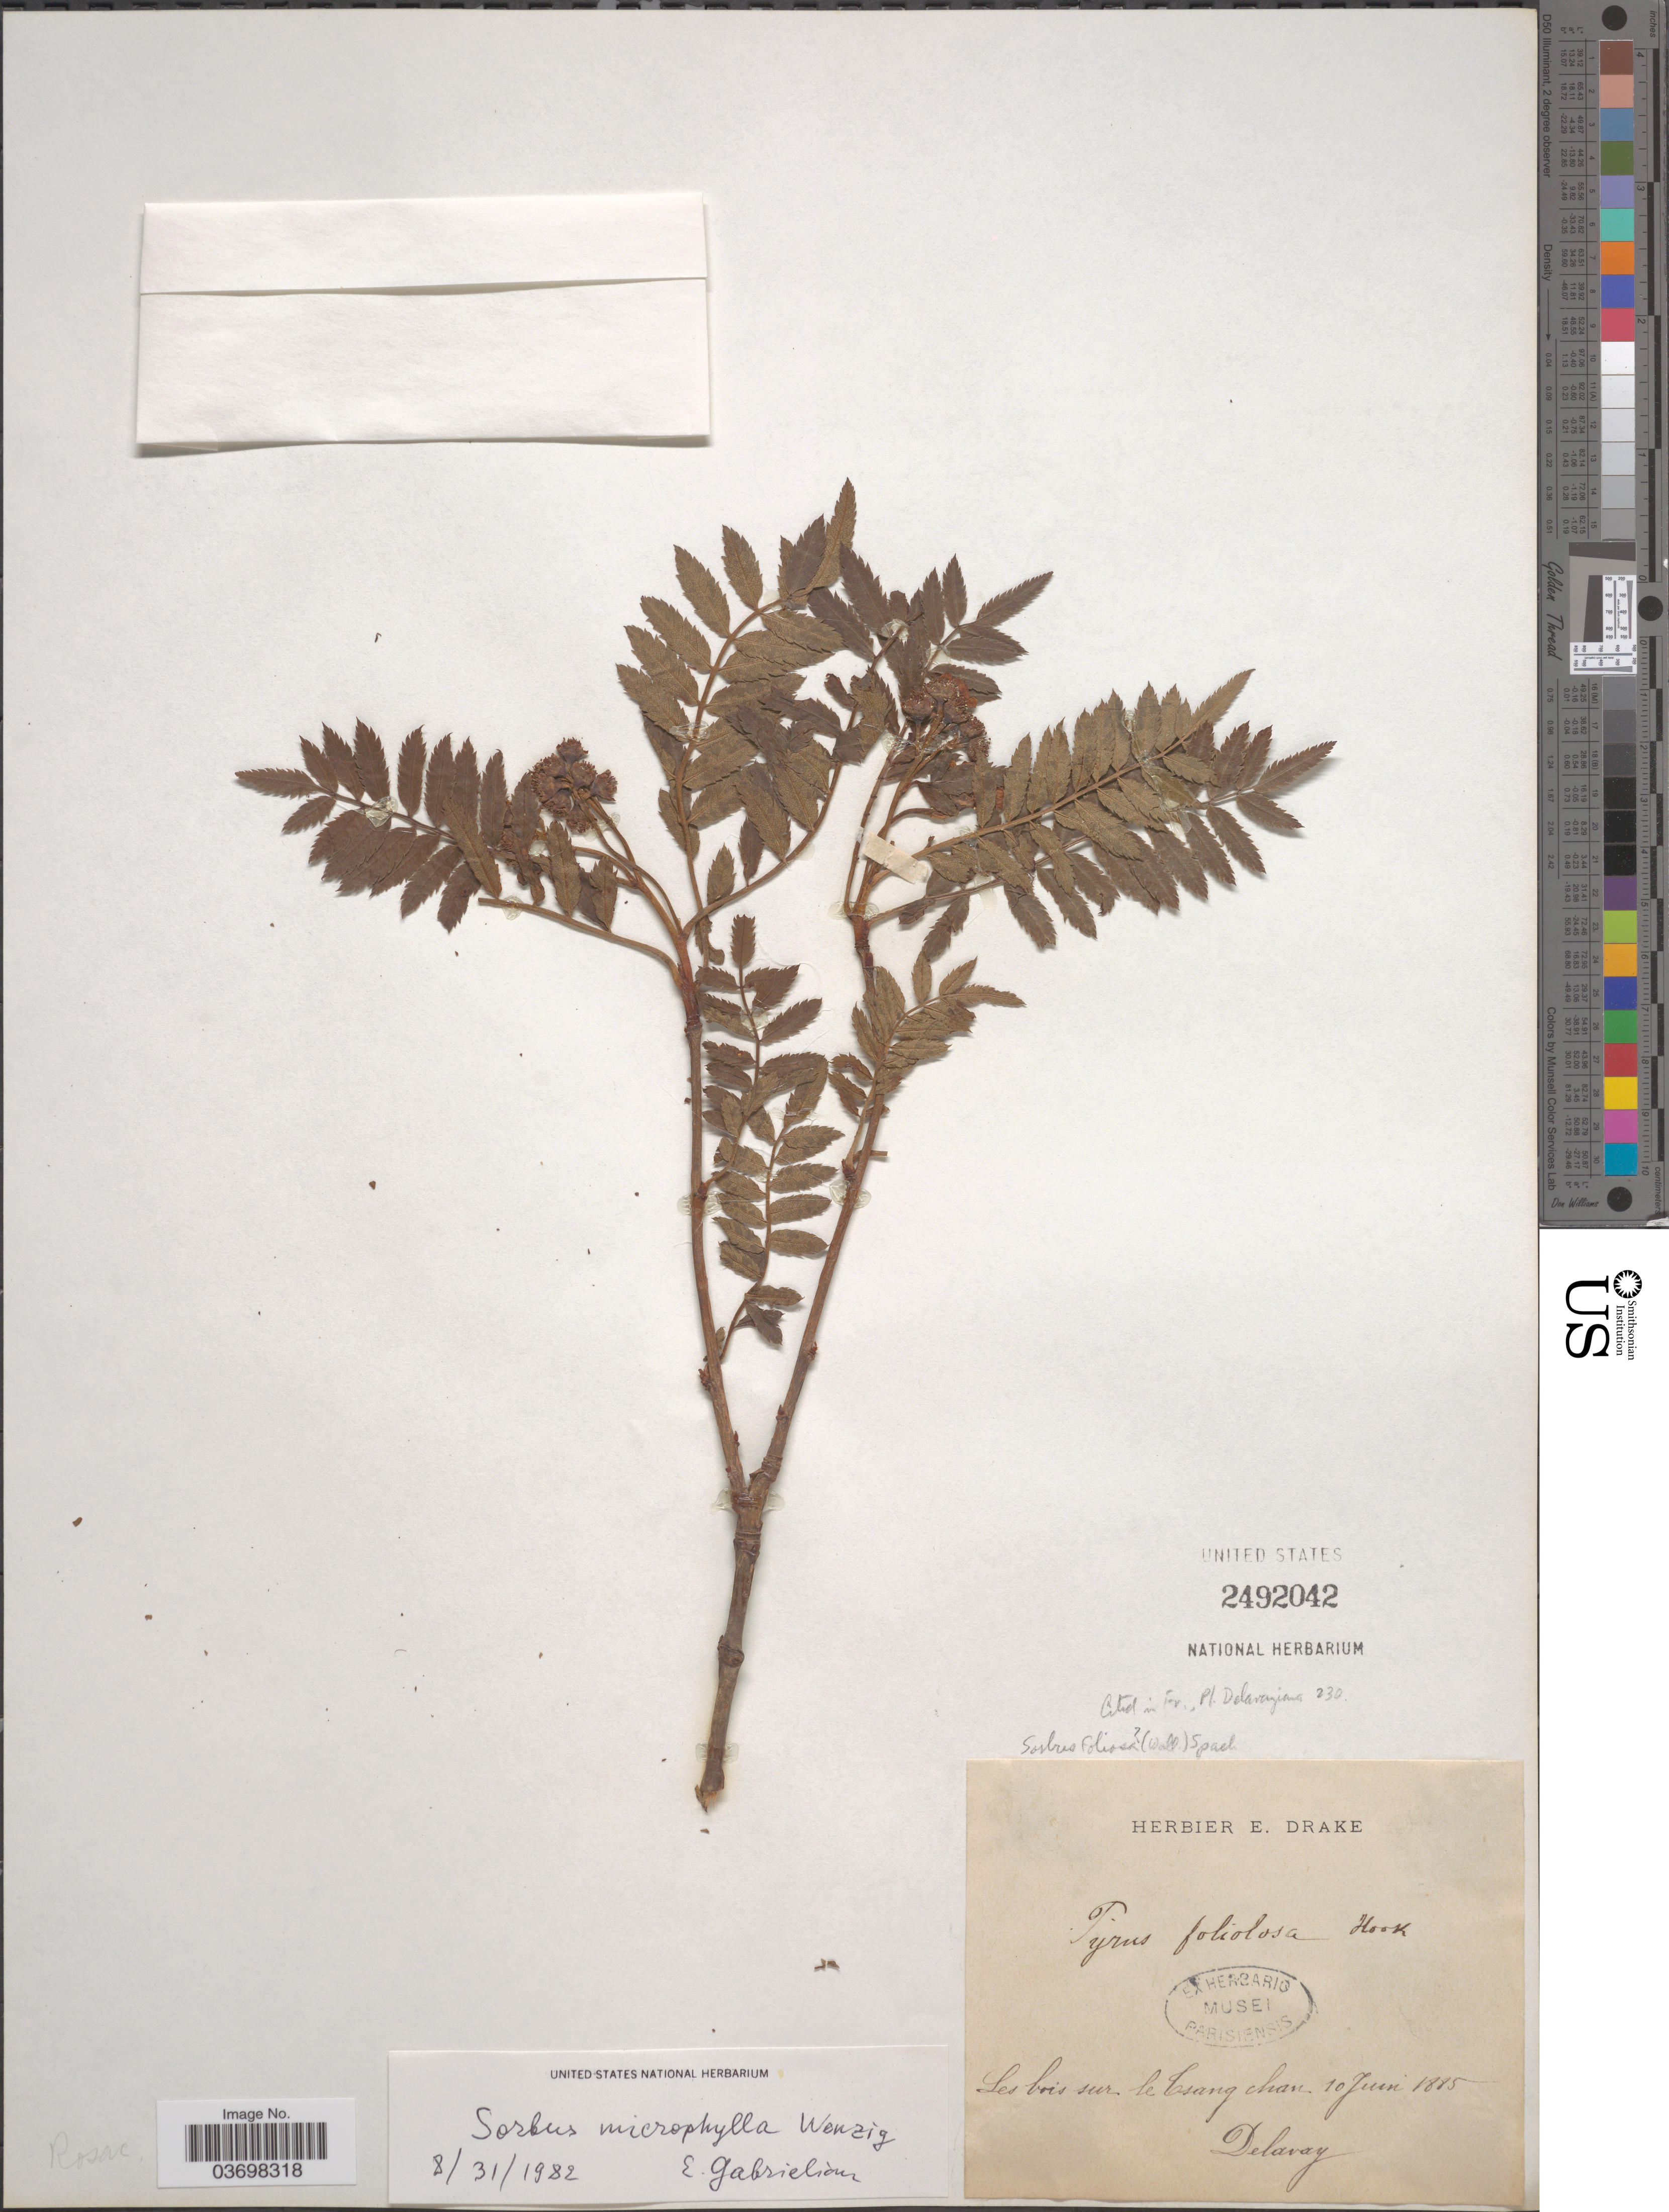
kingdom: Plantae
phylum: Tracheophyta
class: Magnoliopsida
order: Rosales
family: Rosaceae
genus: Sorbus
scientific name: Sorbus microphylla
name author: (Wall. ex Hook. f.) Wenz.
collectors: Delavay, --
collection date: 1885-06-10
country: China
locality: Les bois sur. le Tsang [interpreted] chan.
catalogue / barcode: US 2492042